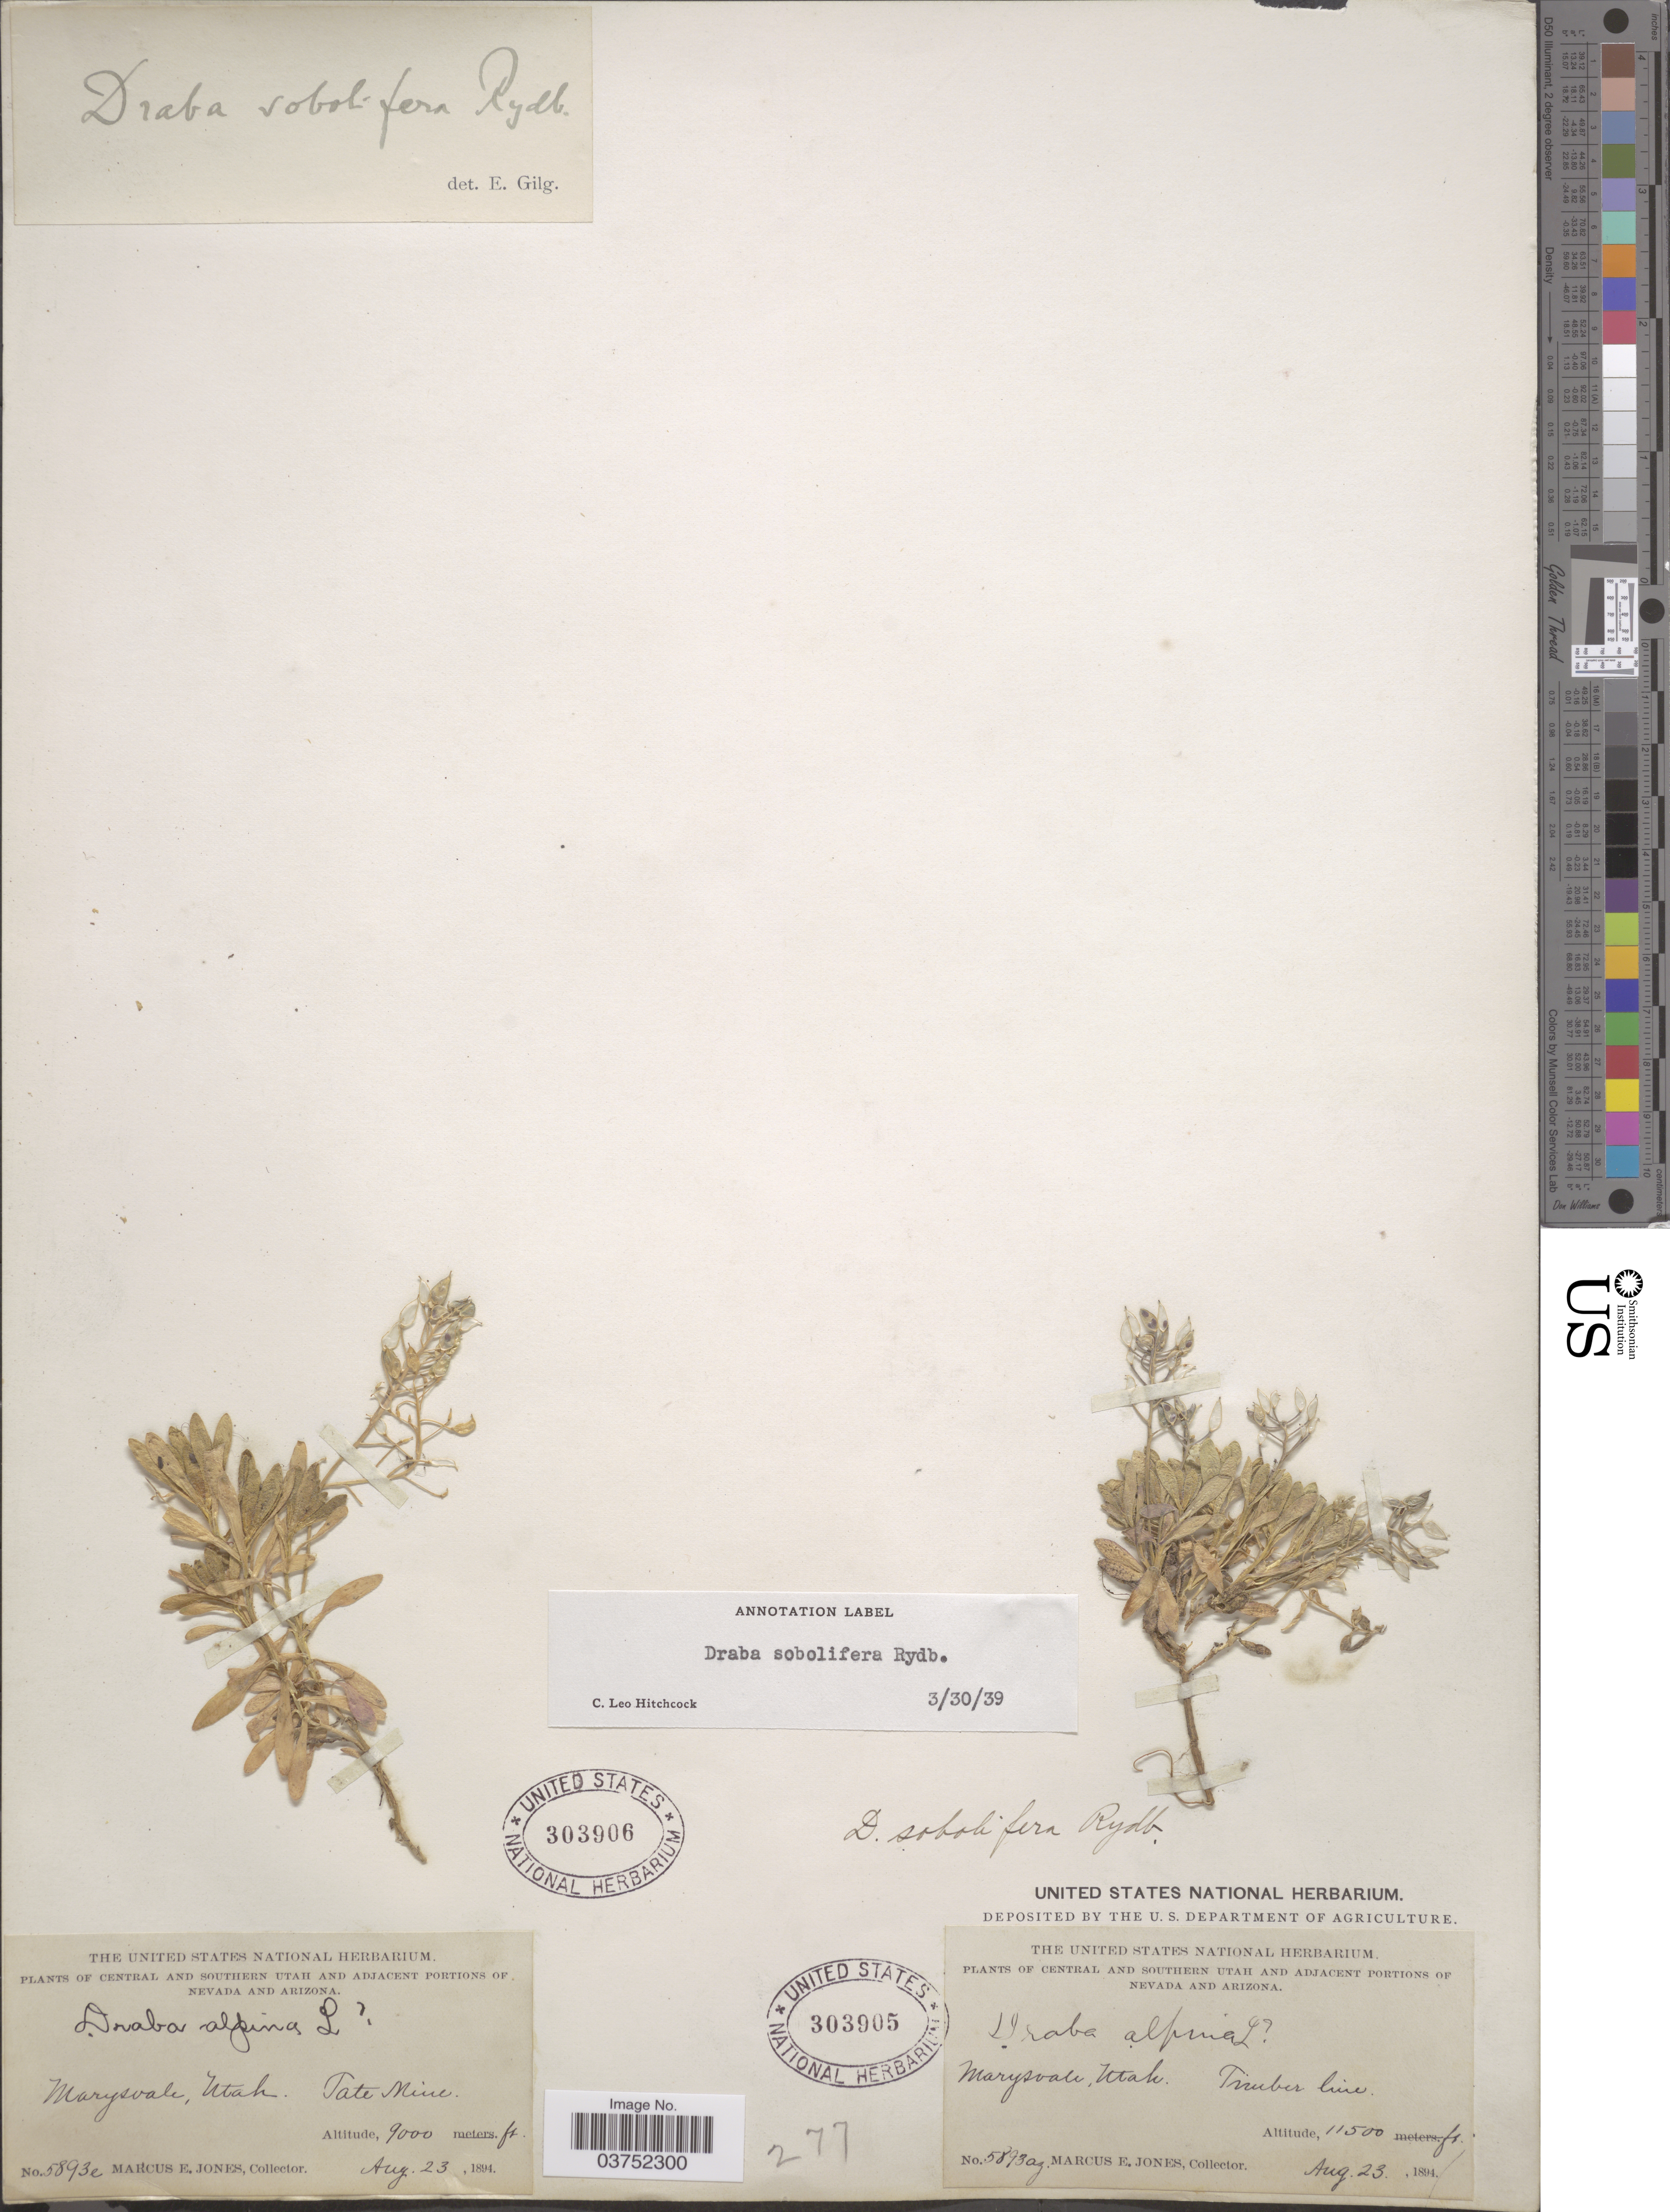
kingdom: Plantae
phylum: Tracheophyta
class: Magnoliopsida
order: Brassicales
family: Brassicaceae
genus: Draba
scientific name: Draba sobolifera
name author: Rydb.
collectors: M. E. Jones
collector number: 5893e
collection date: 1894-08-23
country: United States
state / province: Utah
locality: Central and Southern Utah. Marysvale. Tate Mine.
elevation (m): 2743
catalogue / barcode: US 303906-2